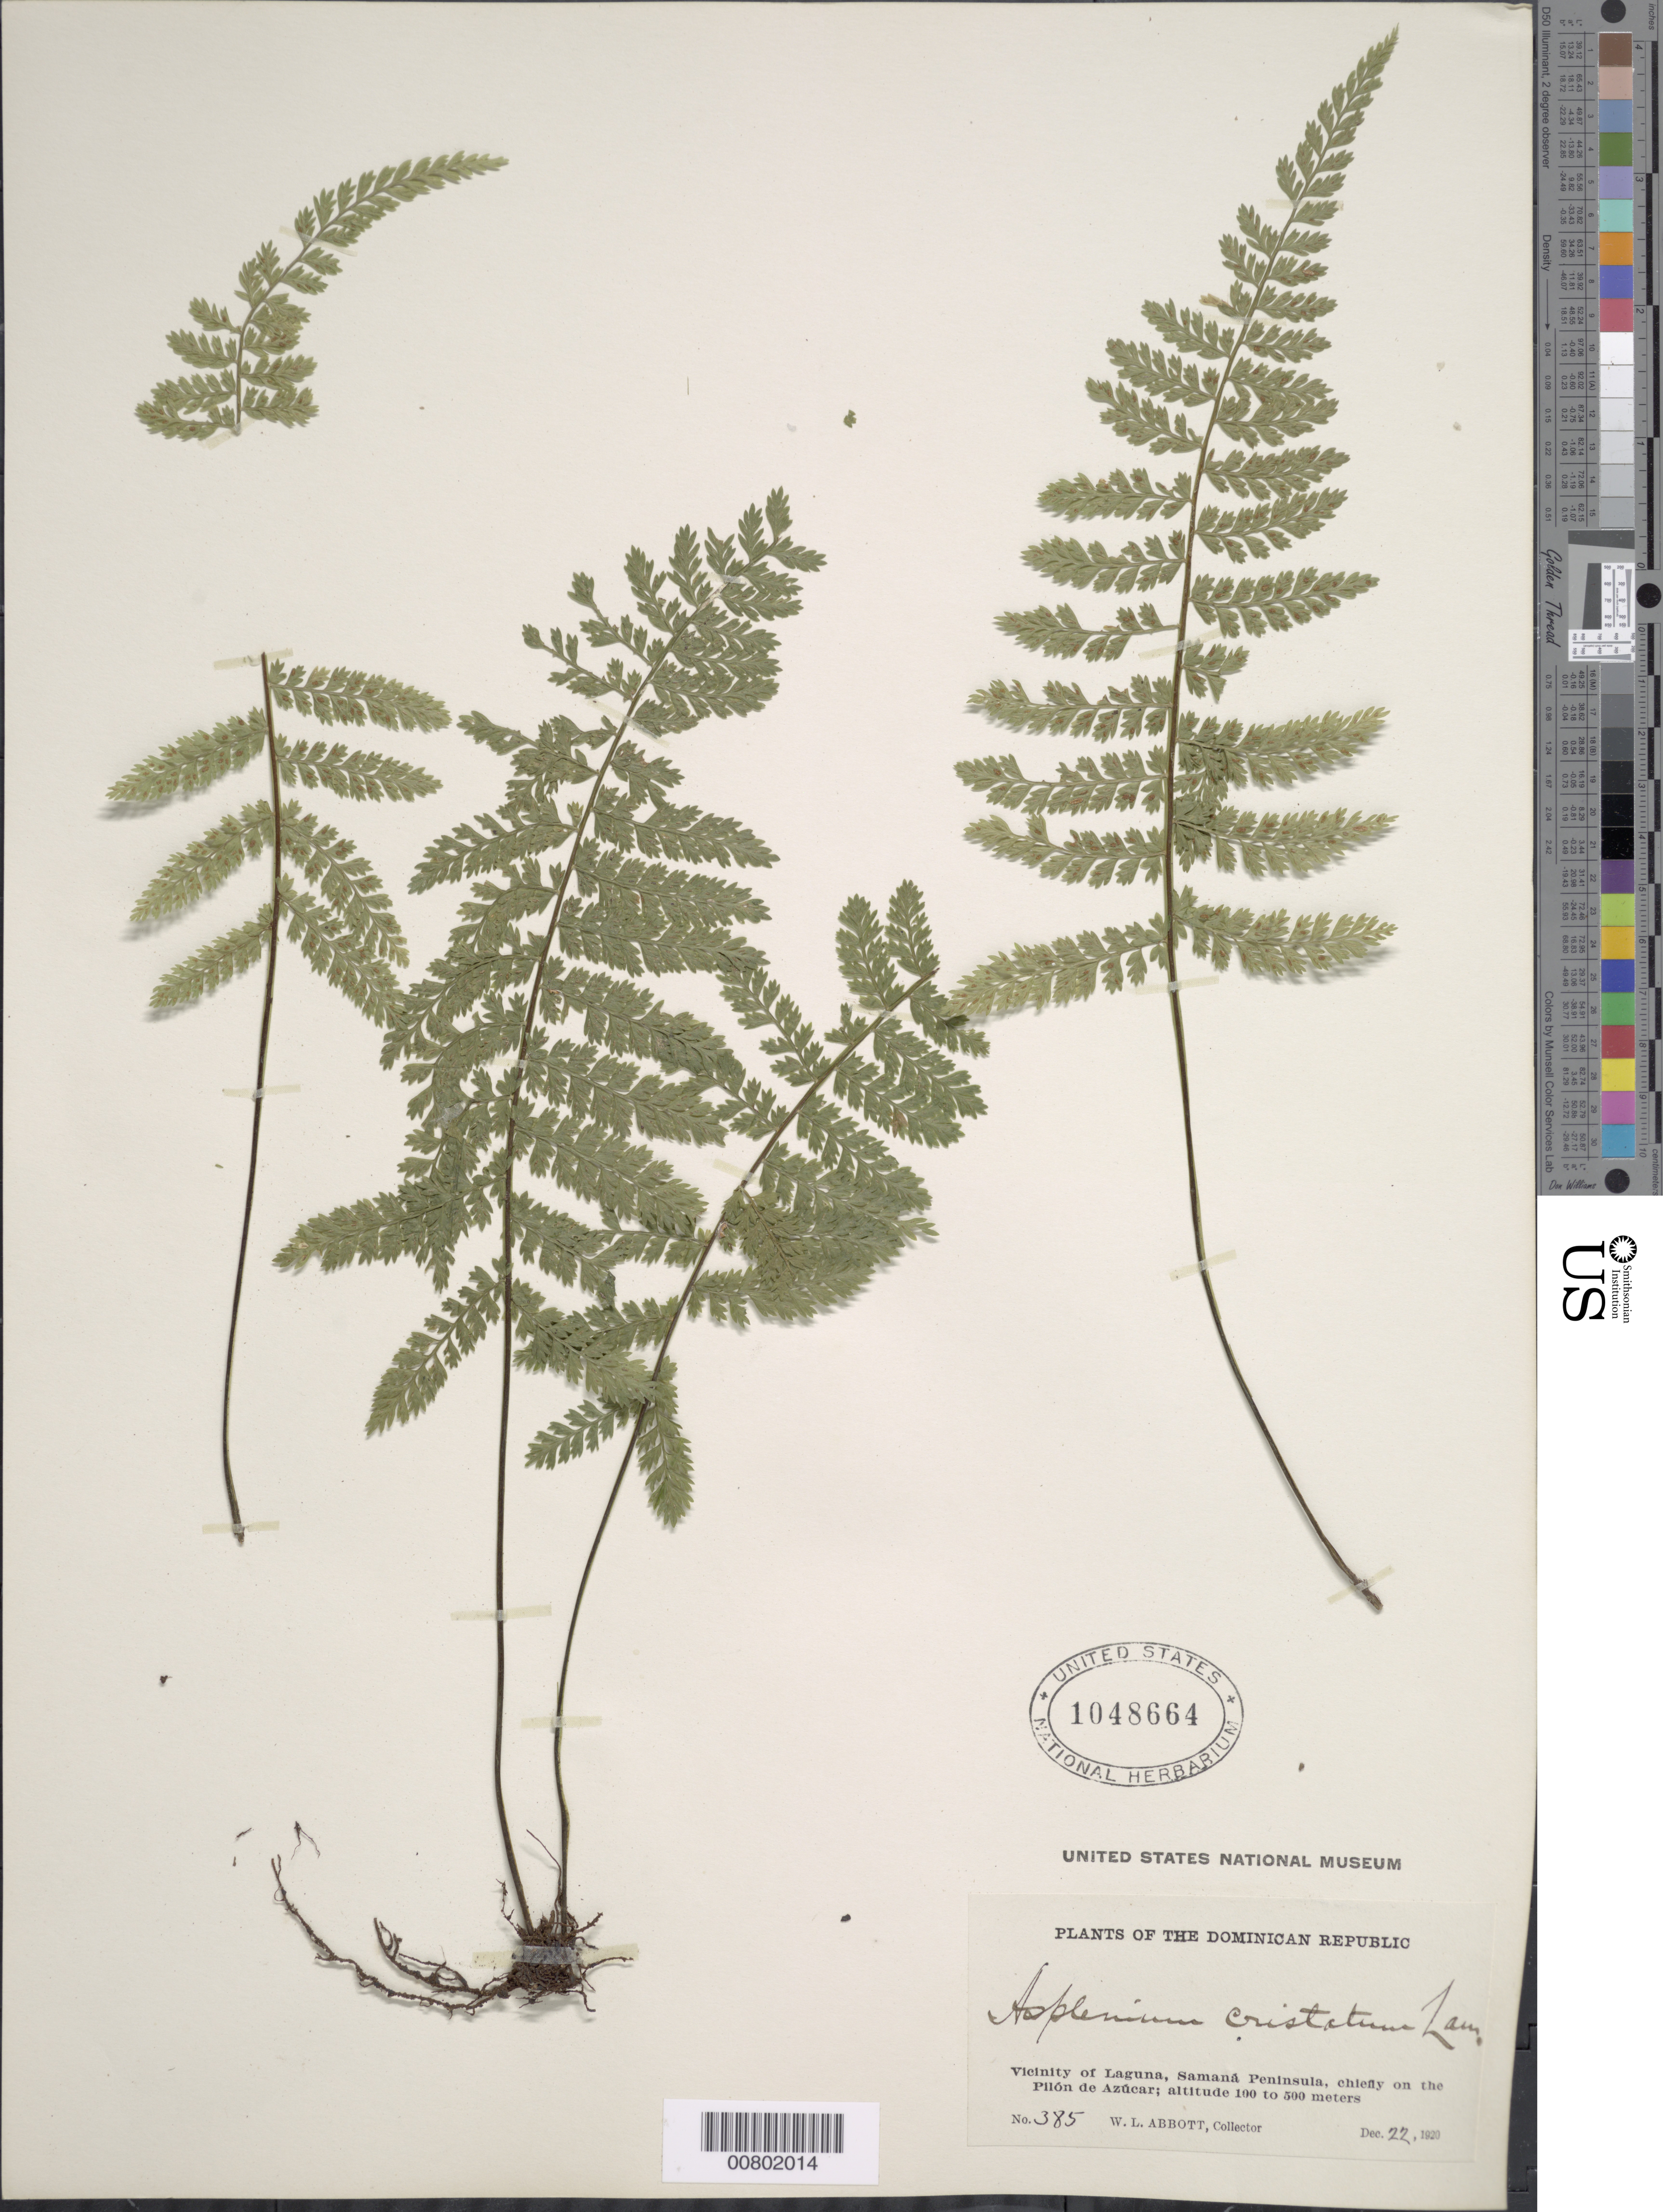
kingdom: Plantae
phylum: Tracheophyta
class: Polypodiopsida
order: Polypodiales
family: Aspleniaceae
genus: Asplenium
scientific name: Asplenium cristatum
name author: Lam.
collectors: W. L. Abbott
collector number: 385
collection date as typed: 22 Dec 1920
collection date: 1920-12-22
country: Dominican Republic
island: Hispaniola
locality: Laguna vicinity, Samaná Peninsula, chiefly on the Pilón de Azúcar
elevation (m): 100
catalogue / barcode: US 1048664